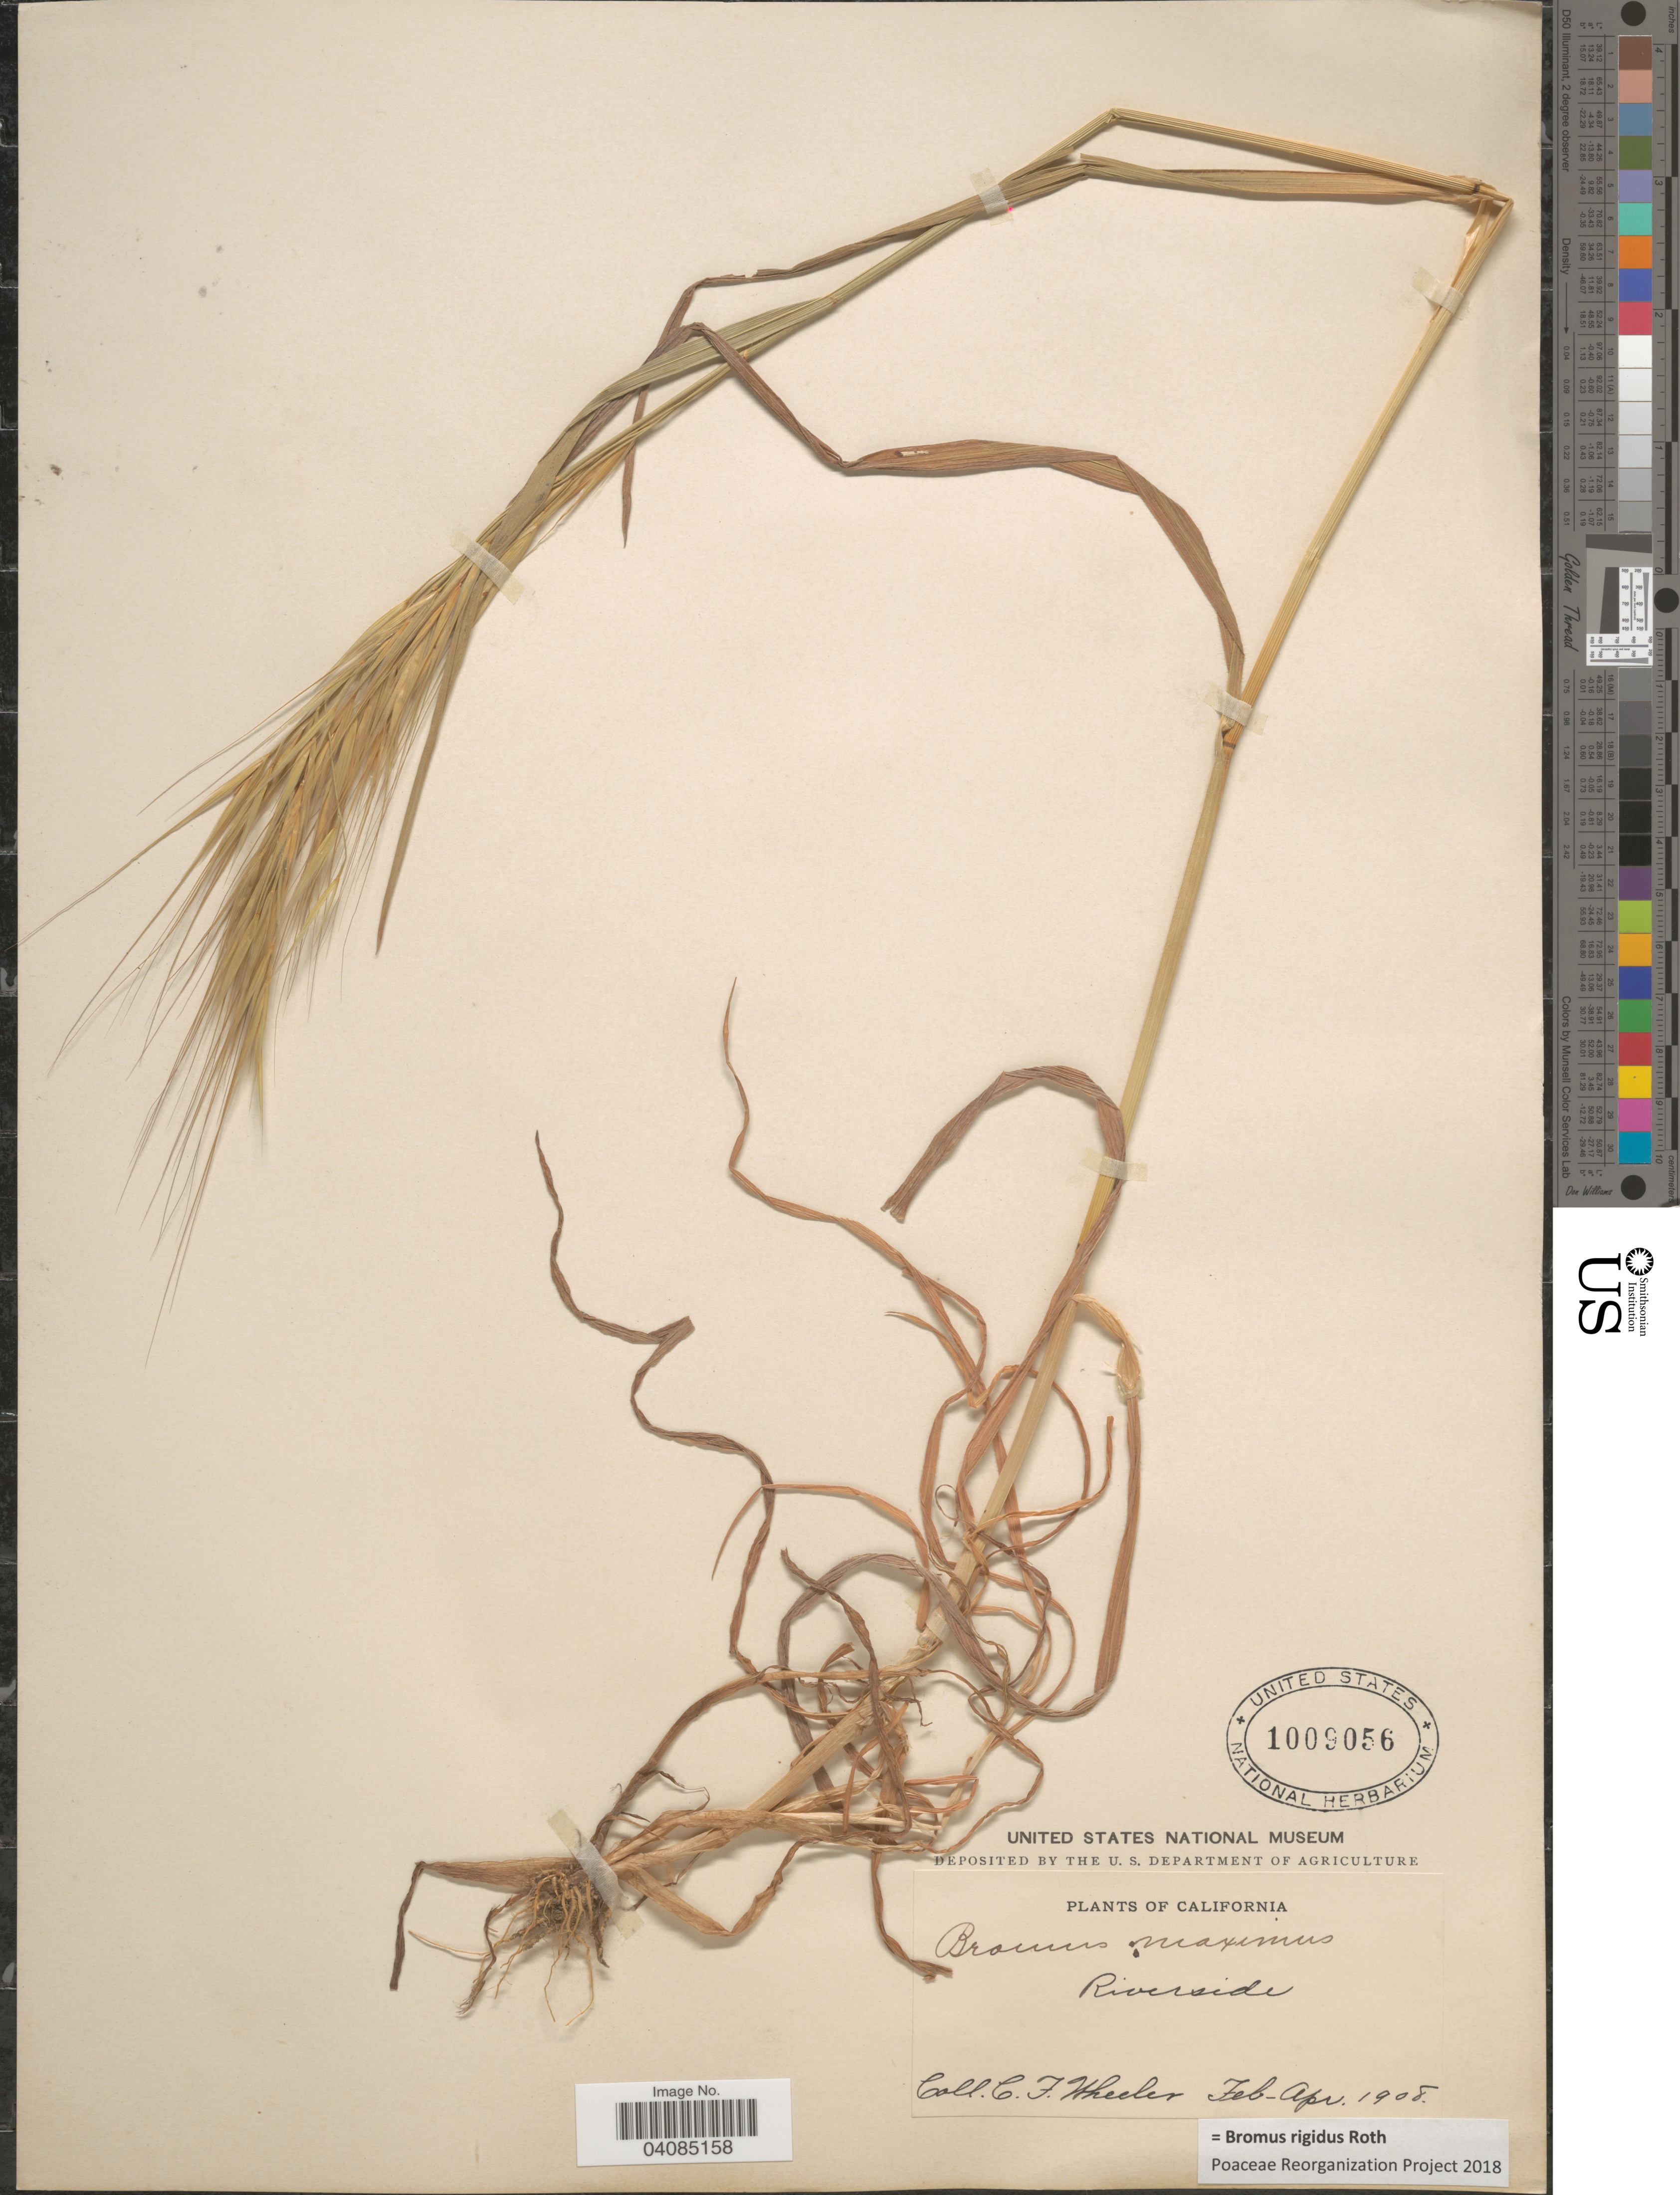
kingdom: Plantae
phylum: Tracheophyta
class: Liliopsida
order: Poales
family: Poaceae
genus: Bromus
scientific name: Bromus rigidus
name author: Roth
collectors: C. Wheeler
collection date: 1908-02/1908-04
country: United States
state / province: California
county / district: Riverside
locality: Riverside.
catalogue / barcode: US 1009056